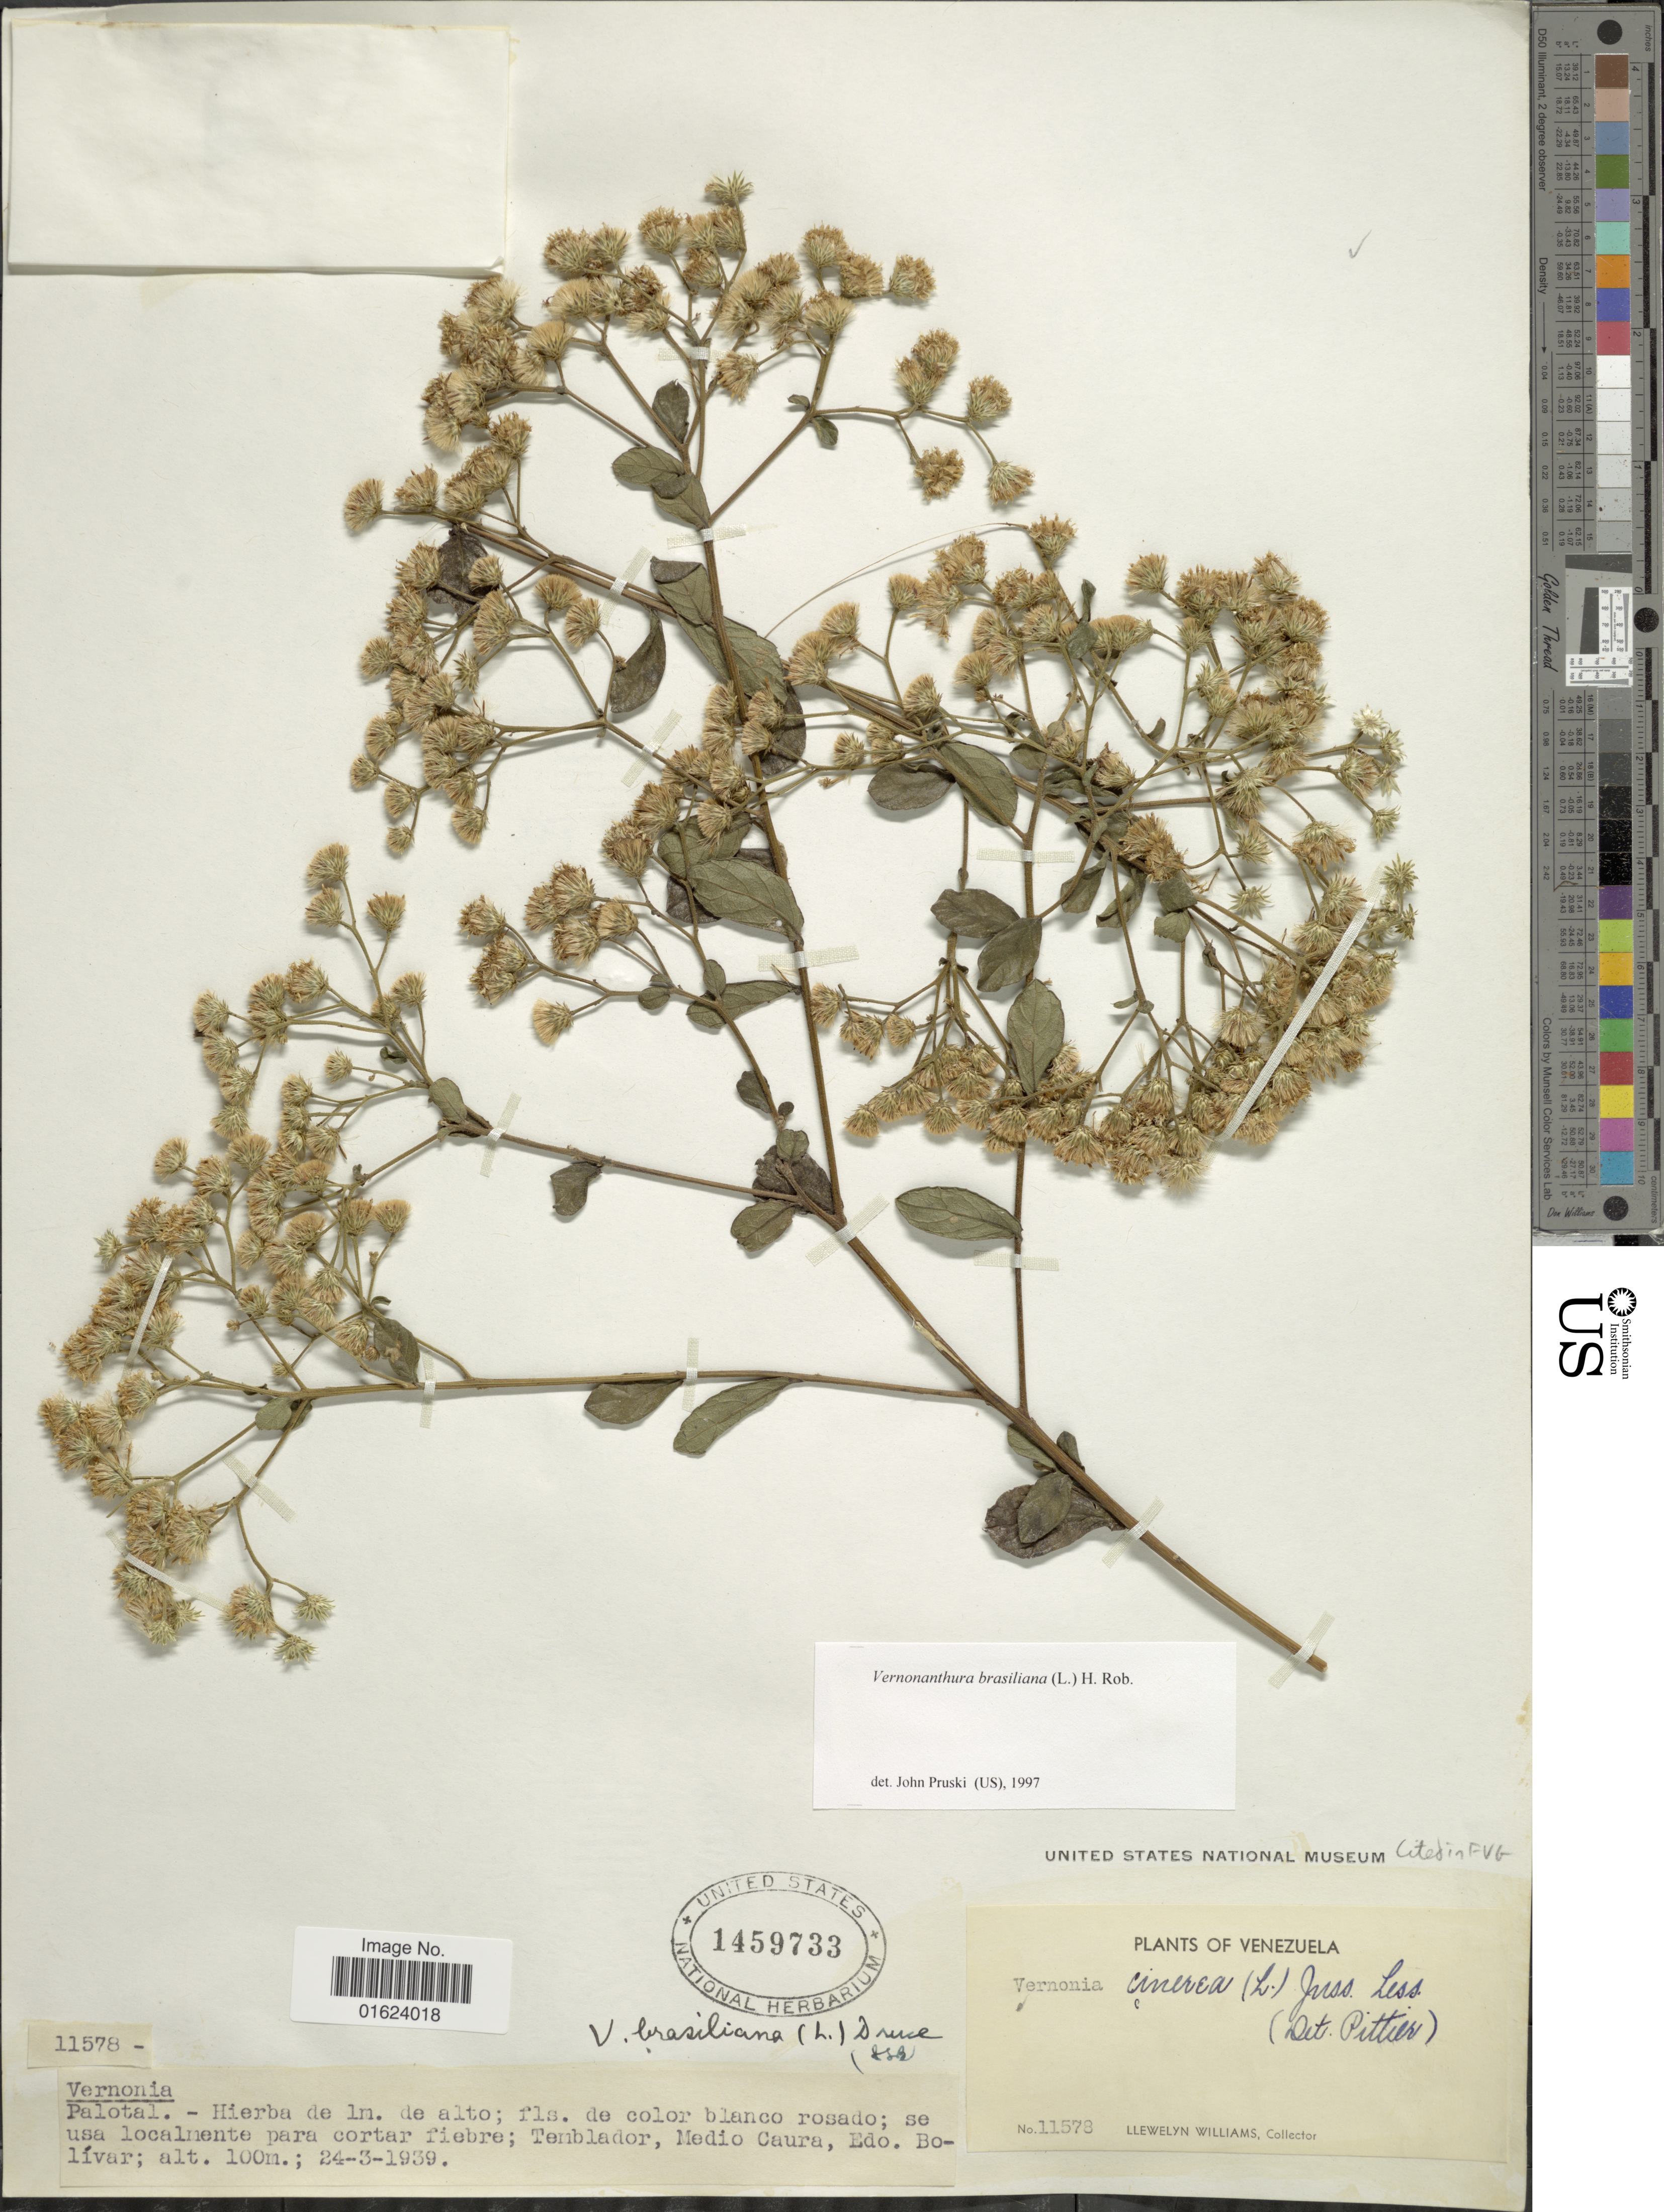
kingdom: Plantae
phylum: Tracheophyta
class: Magnoliopsida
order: Asterales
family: Asteraceae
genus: Vernonia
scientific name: Vernonia brasiliana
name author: (L.) Druce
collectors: Ll. Williams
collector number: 11578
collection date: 1939-03-24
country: Venezuela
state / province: Bolivar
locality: Venezuela. Temblador, Medio Caura, Edo. Bolivar.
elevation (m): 100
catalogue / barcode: US 1459733